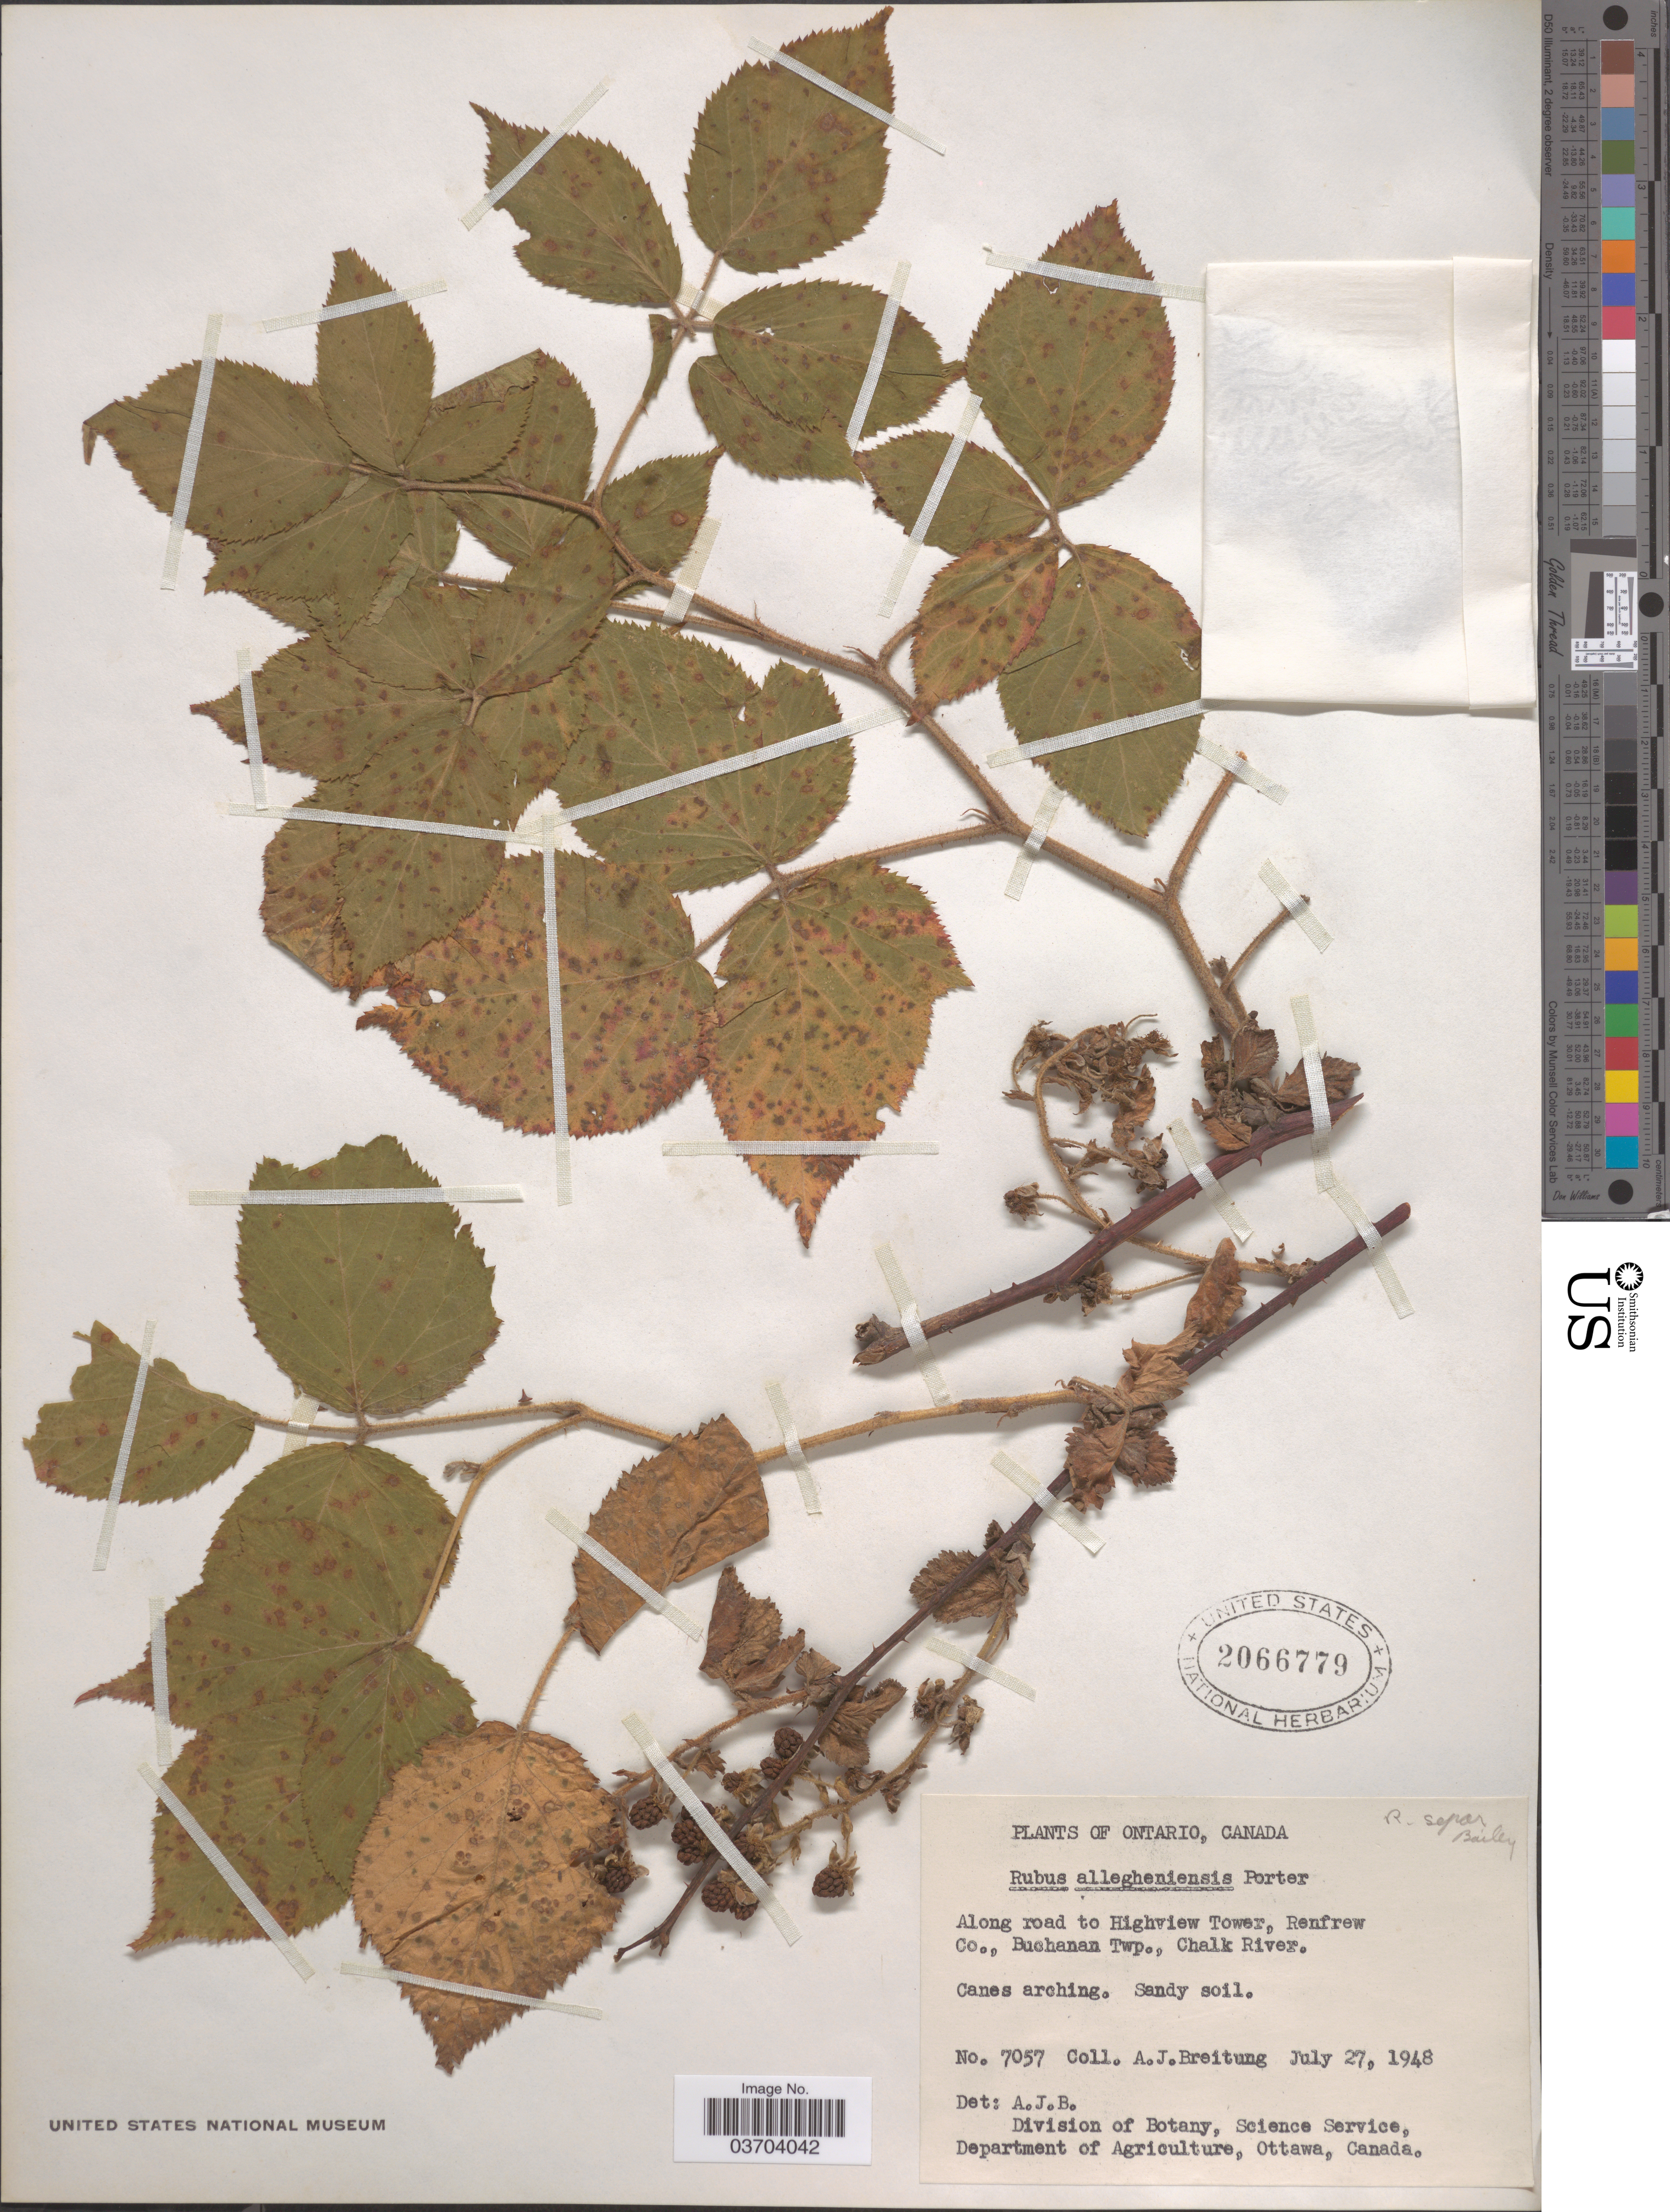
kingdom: Plantae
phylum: Tracheophyta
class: Magnoliopsida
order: Rosales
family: Rosaceae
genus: Rubus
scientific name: Rubus allegheniensis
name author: Porter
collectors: A. Breitung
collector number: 7057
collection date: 1948-07-27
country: Canada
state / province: Ontario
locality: Along road to Highview Tower, Renfrew Co., Buchanan Twp., Chalk River.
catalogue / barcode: US 2066779